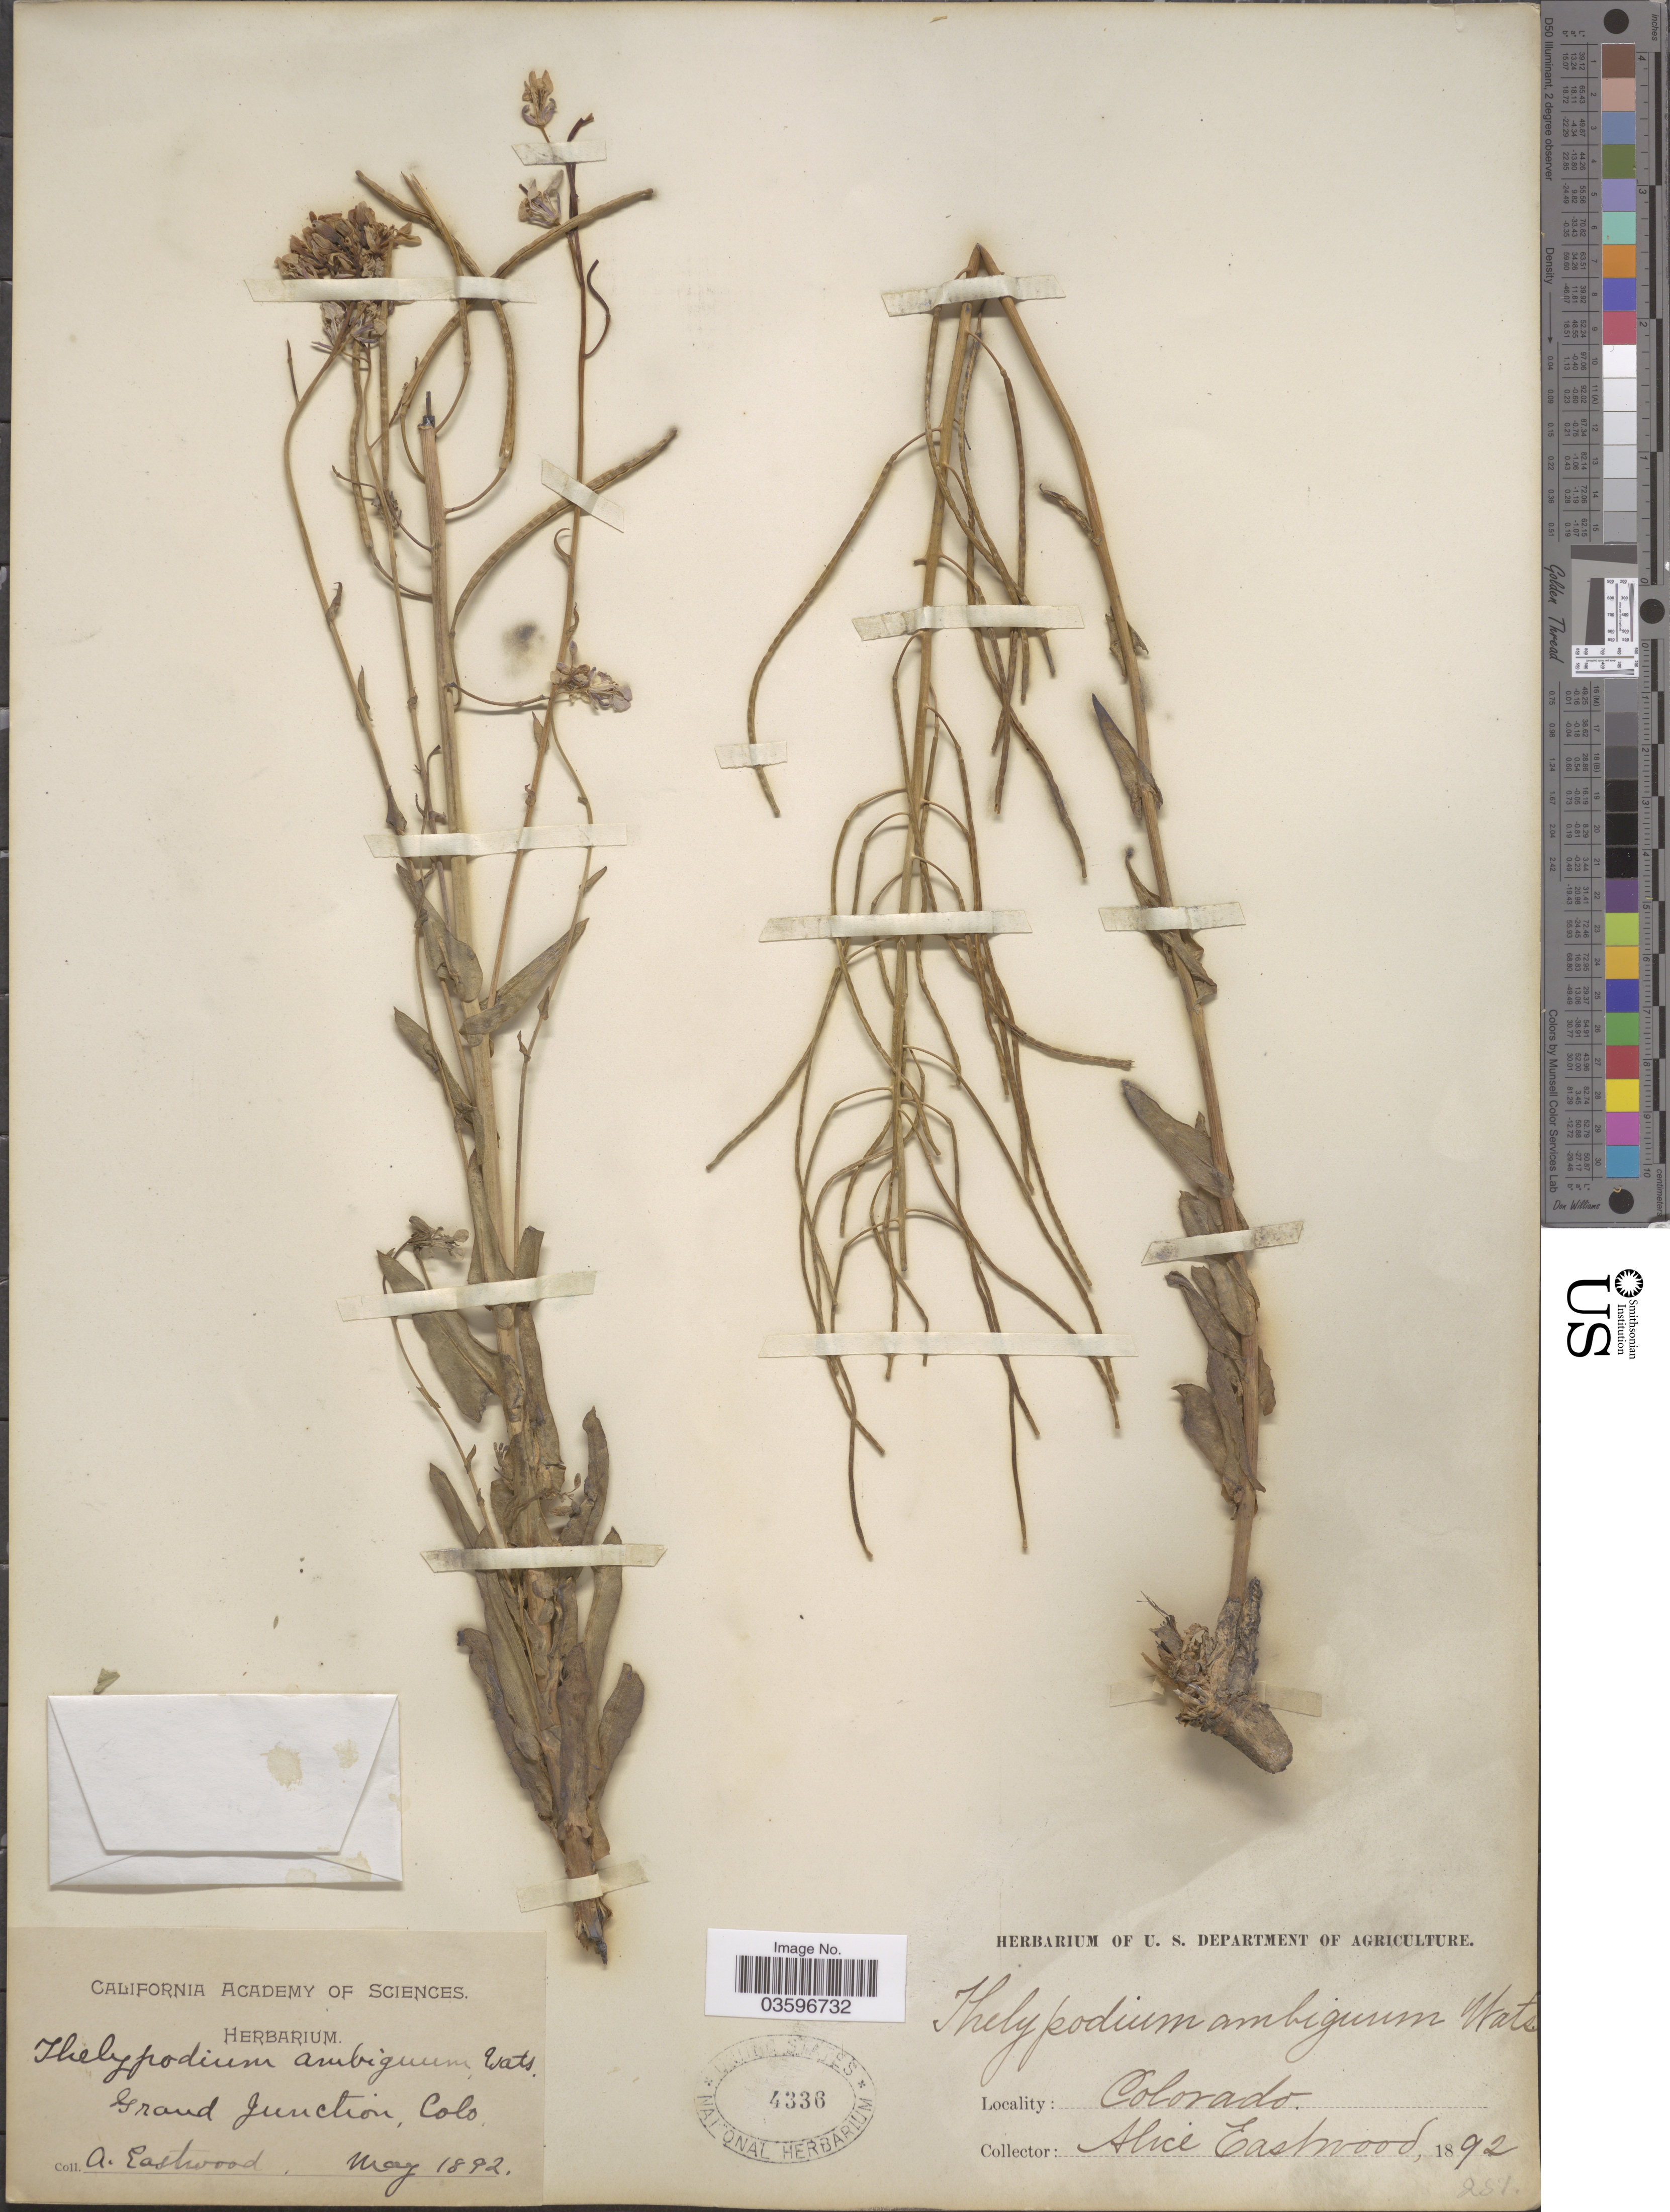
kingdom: Plantae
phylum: Tracheophyta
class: Magnoliopsida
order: Brassicales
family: Brassicaceae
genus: Thelypodiopsis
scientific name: Thelypodiopsis elegans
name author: (M.E. Jones) Rydb.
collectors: A. Eastwood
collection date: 1892-05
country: United States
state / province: Colorado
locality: Grand Junction.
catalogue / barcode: US 4336